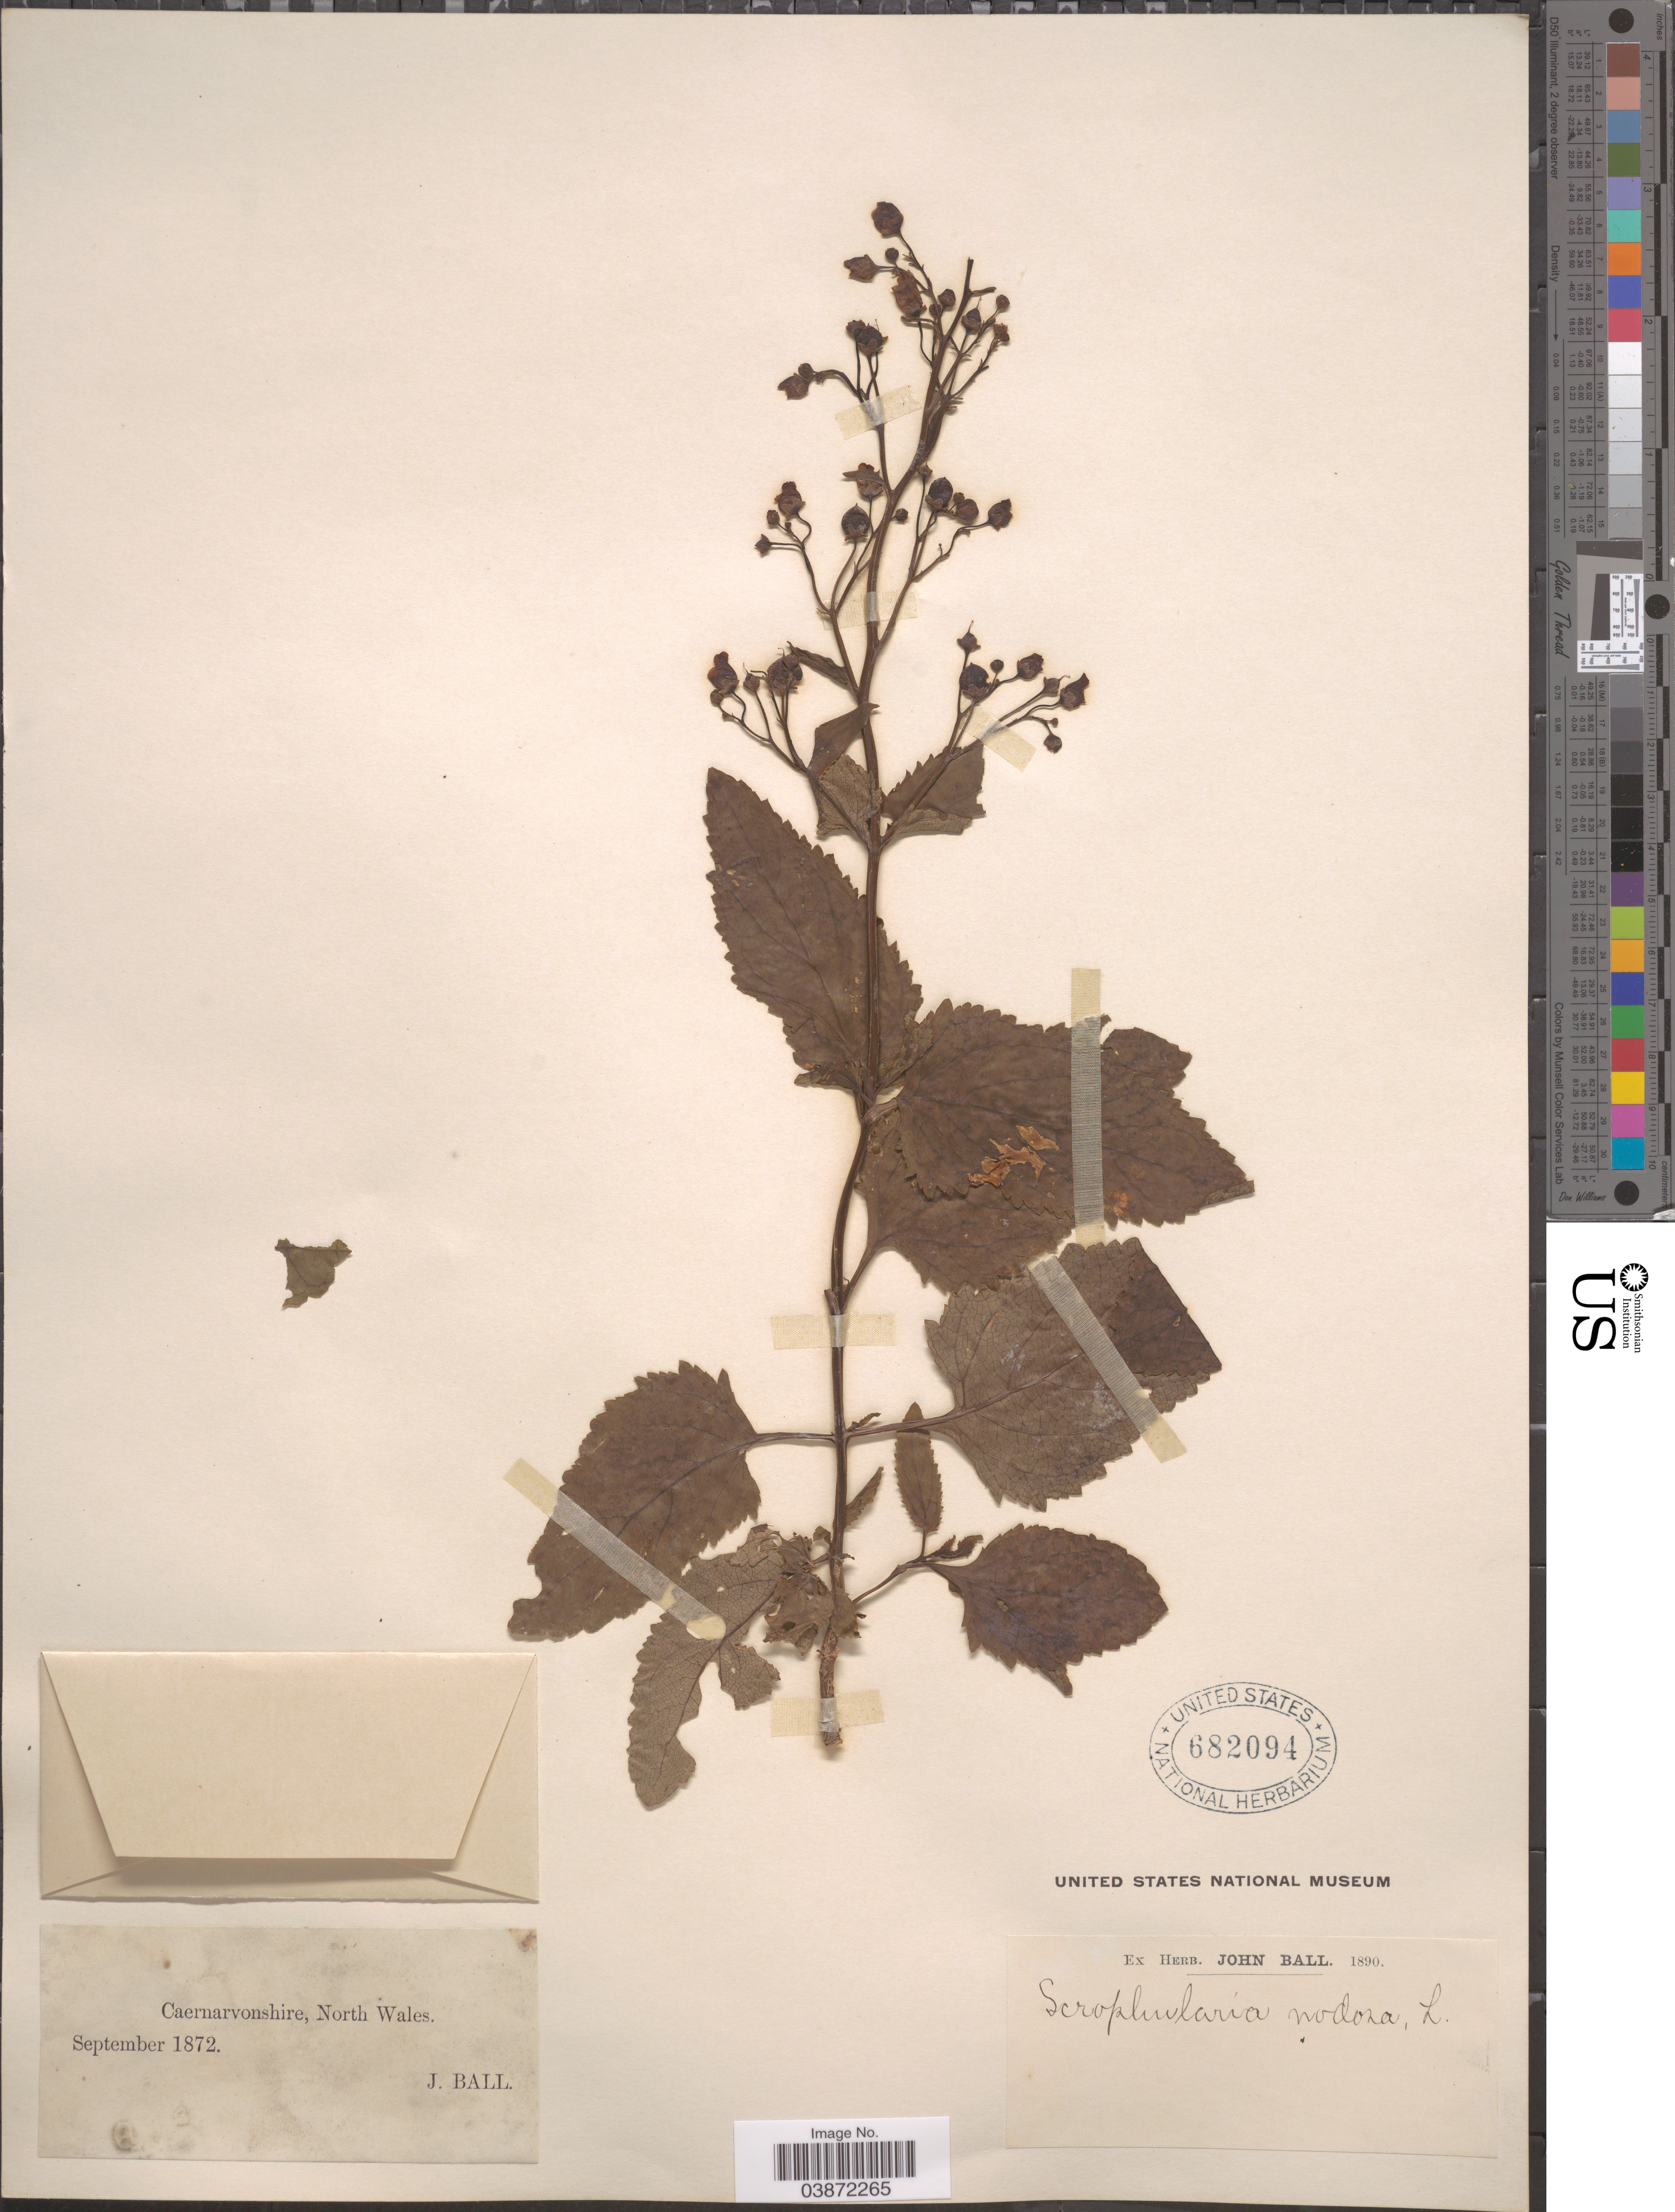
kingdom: Plantae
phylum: Tracheophyta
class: Magnoliopsida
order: Lamiales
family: Scrophulariaceae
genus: Scrophularia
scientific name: Scrophularia nodosa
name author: L.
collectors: J. Ball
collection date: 1872-09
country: United Kingdom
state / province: Wales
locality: Caernarvonshire, North Wales.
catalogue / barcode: US 682094